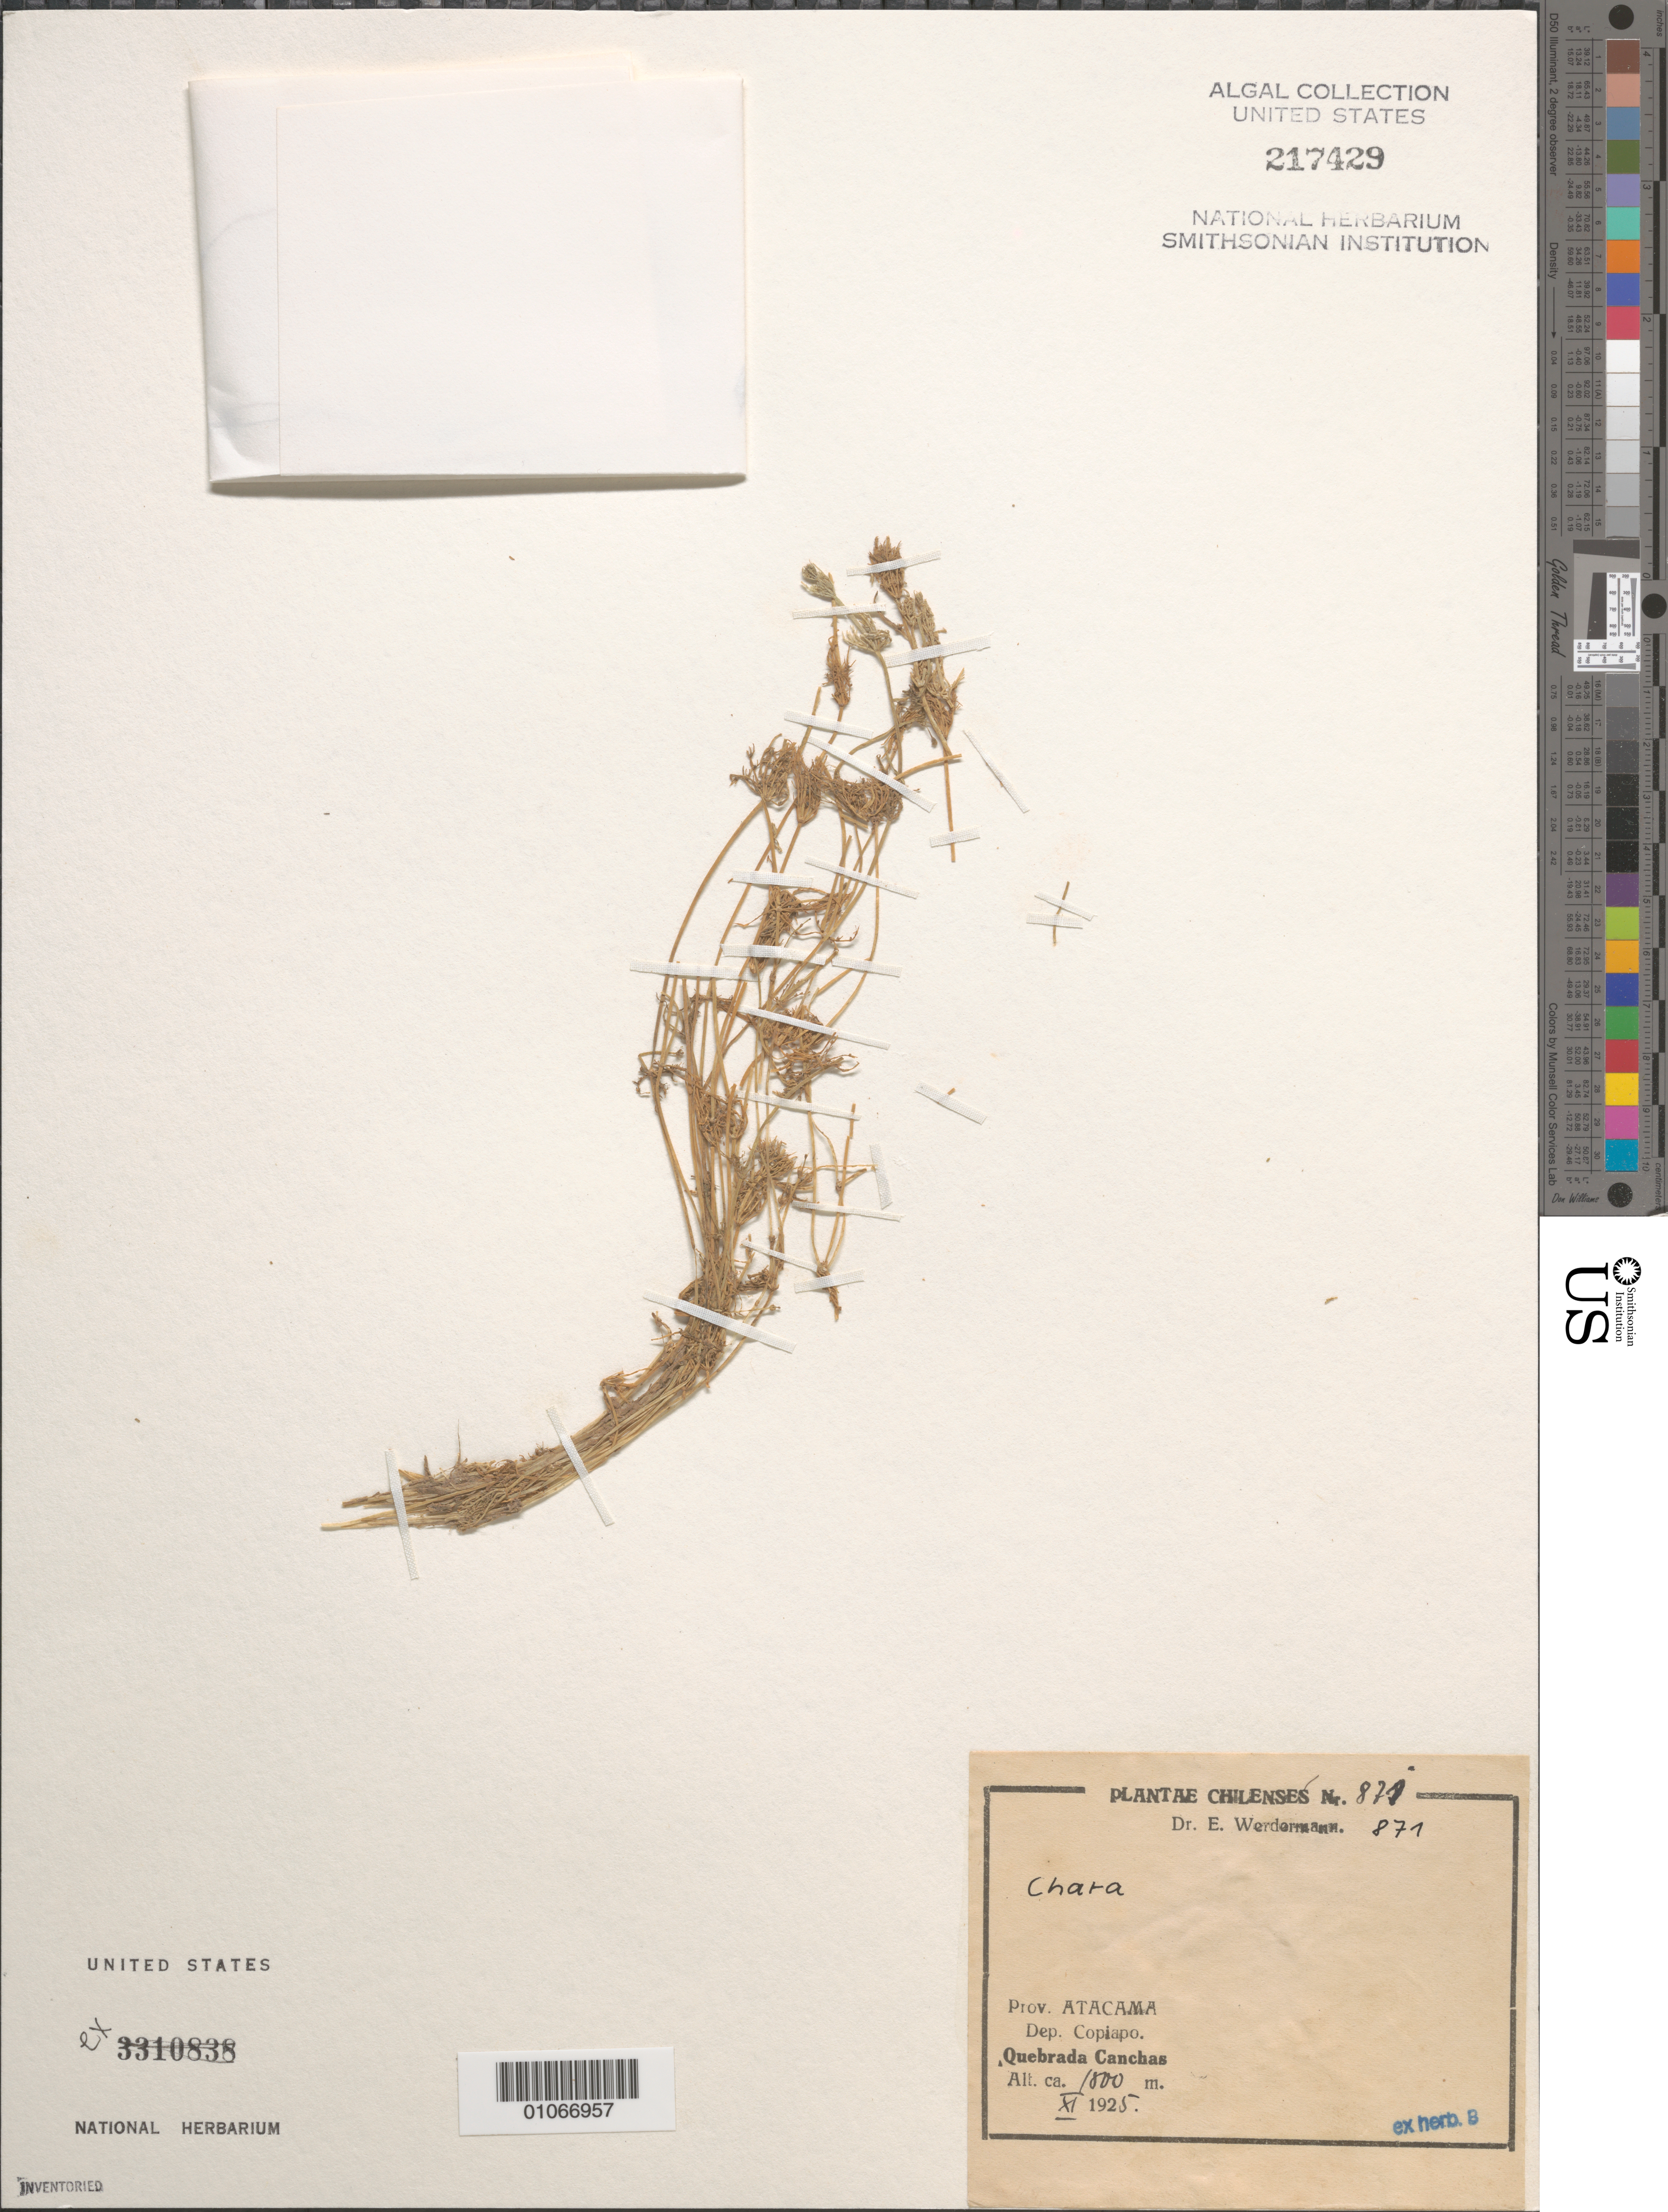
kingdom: Plantae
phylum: Charophyta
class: Charophyceae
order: Charales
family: Characeae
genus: Chara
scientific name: Chara sp.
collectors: E. Werdermann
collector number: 871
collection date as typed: Nov 1925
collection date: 1925-11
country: Chile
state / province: Atacama (III)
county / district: Copiapó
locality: Quebrada Canchas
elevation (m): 1800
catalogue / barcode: US 217429